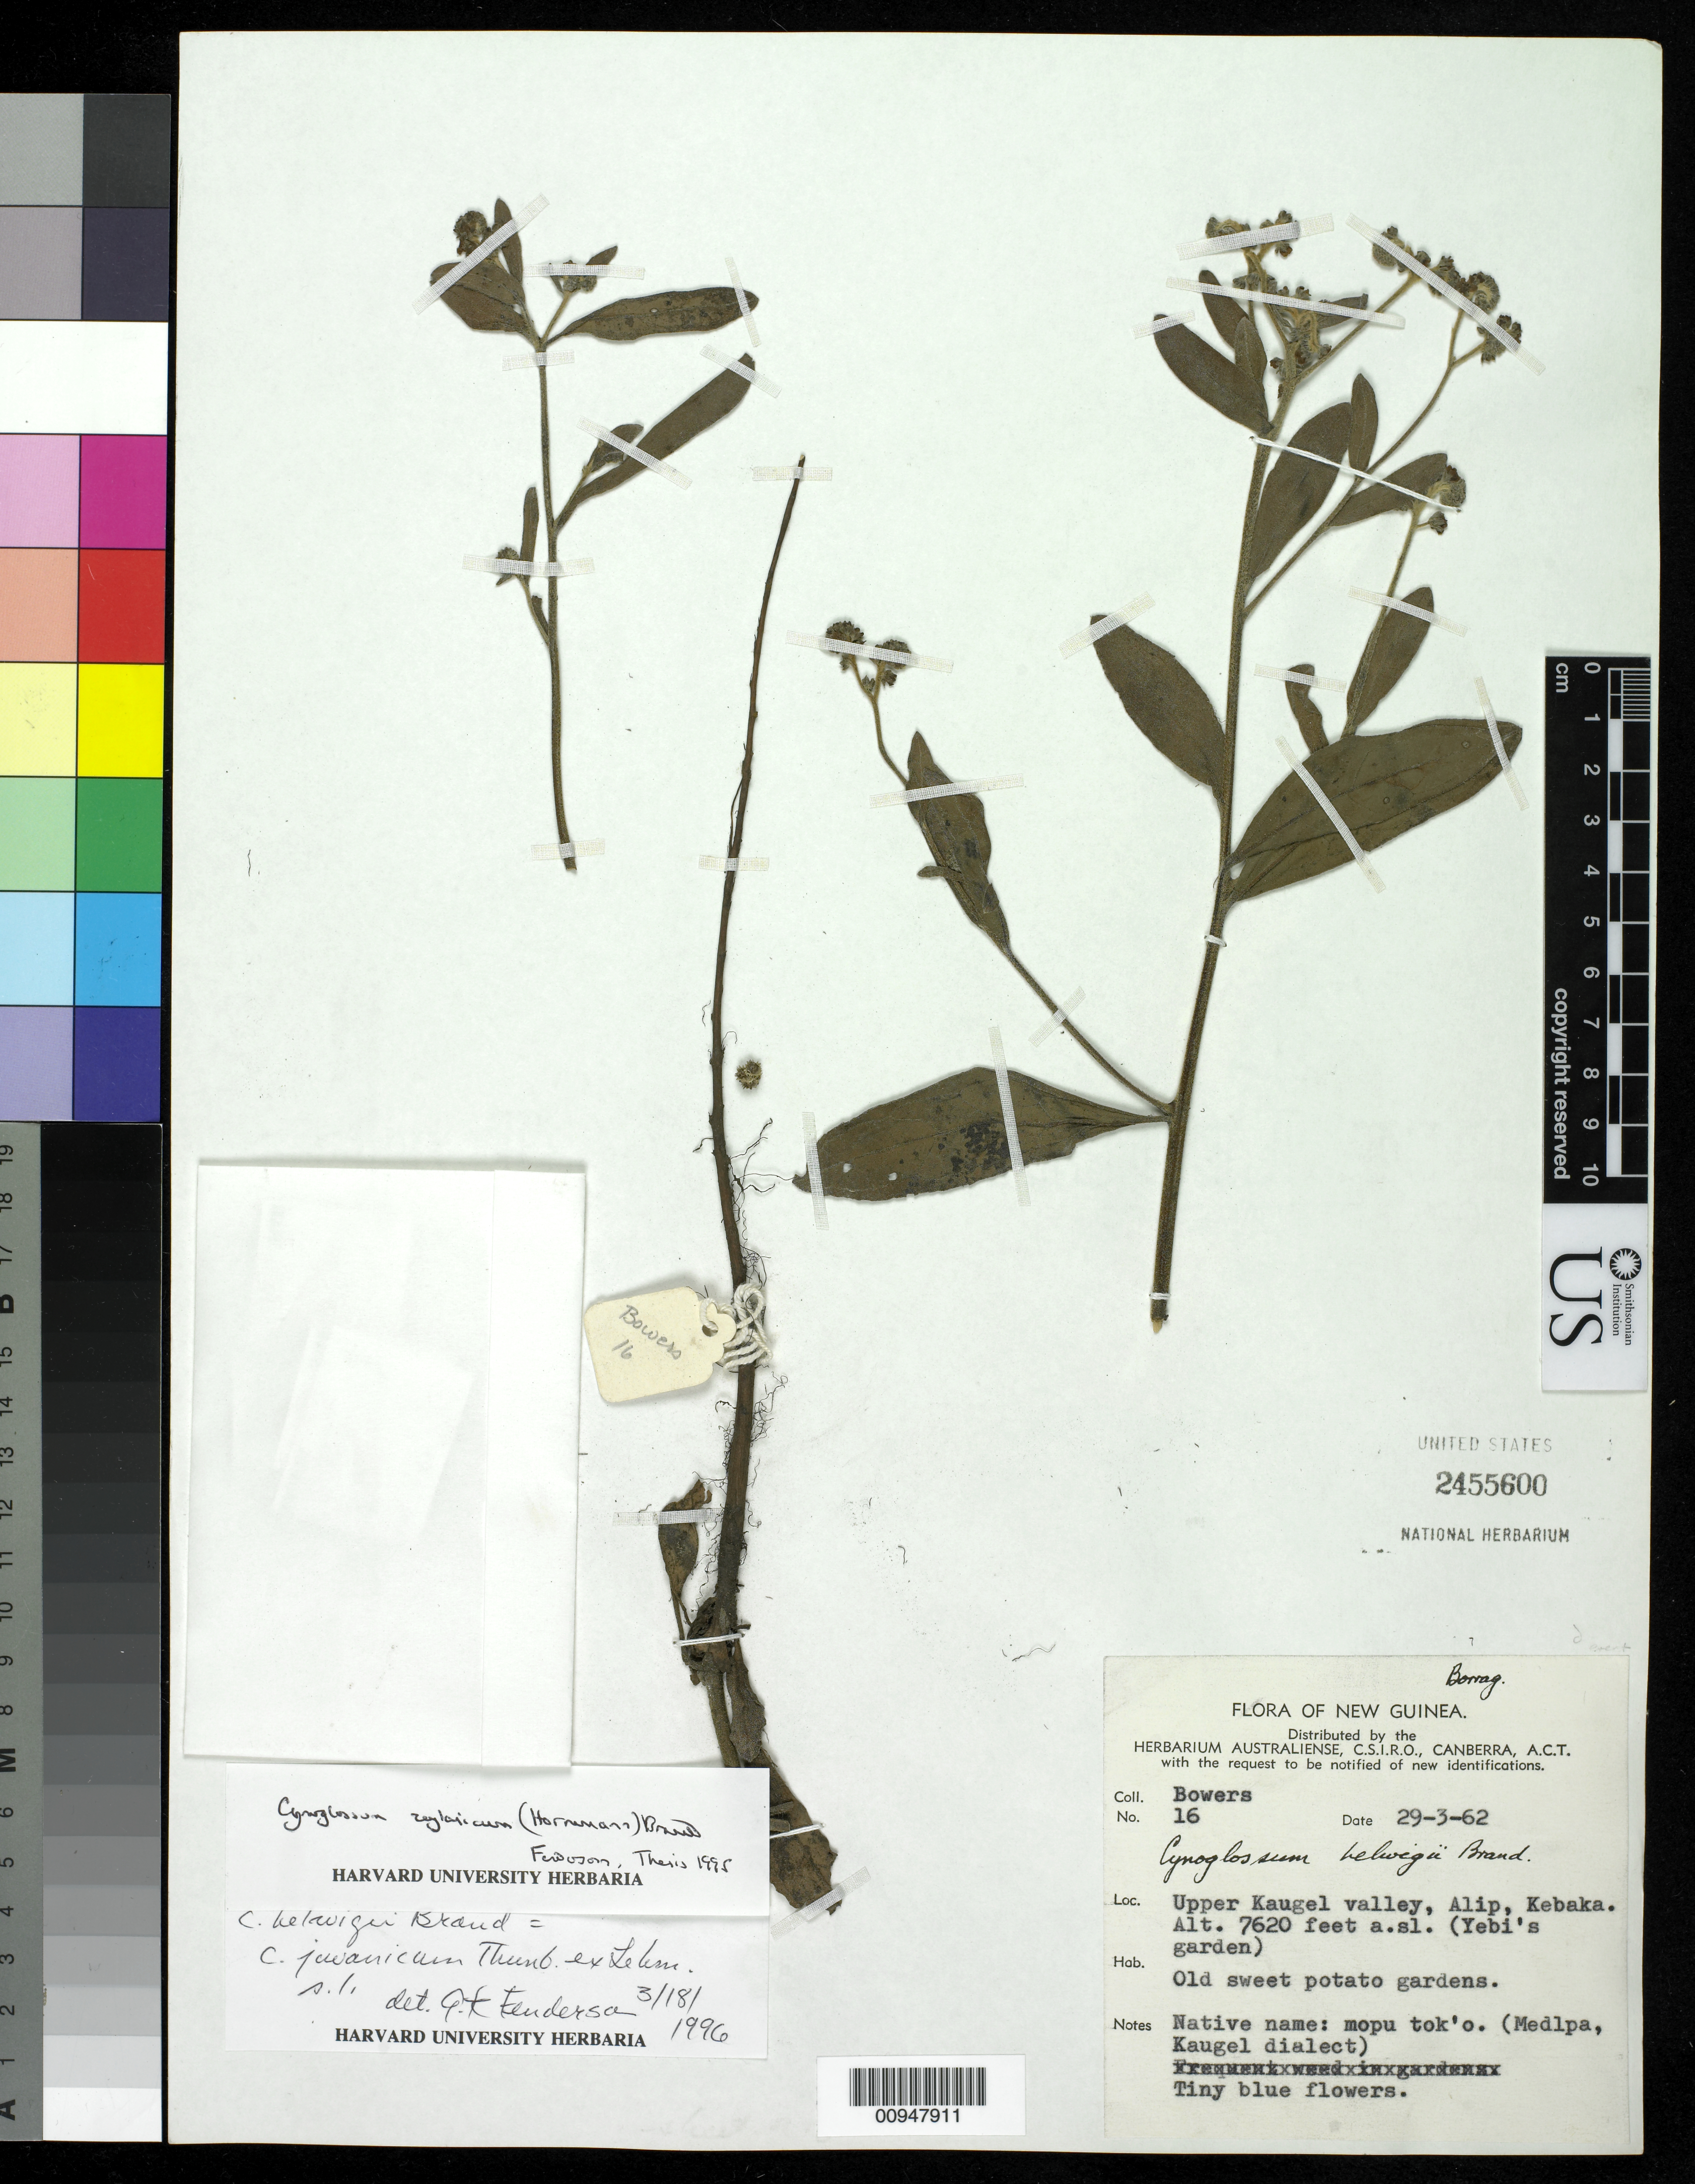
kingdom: Plantae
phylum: Tracheophyta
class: Magnoliopsida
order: Boraginales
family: Boraginaceae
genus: Cynoglossum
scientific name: Cynoglossum javanicum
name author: Thunb. ex Lehm.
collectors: N. Bowers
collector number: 16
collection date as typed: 29 Feb 1962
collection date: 1962-02-28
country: Papua New Guinea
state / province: Western Highlands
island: New Guinea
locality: Upper Kaugel Valley, Alip, Kebaka, Yebi's garden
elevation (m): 7620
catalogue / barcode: US 2455600